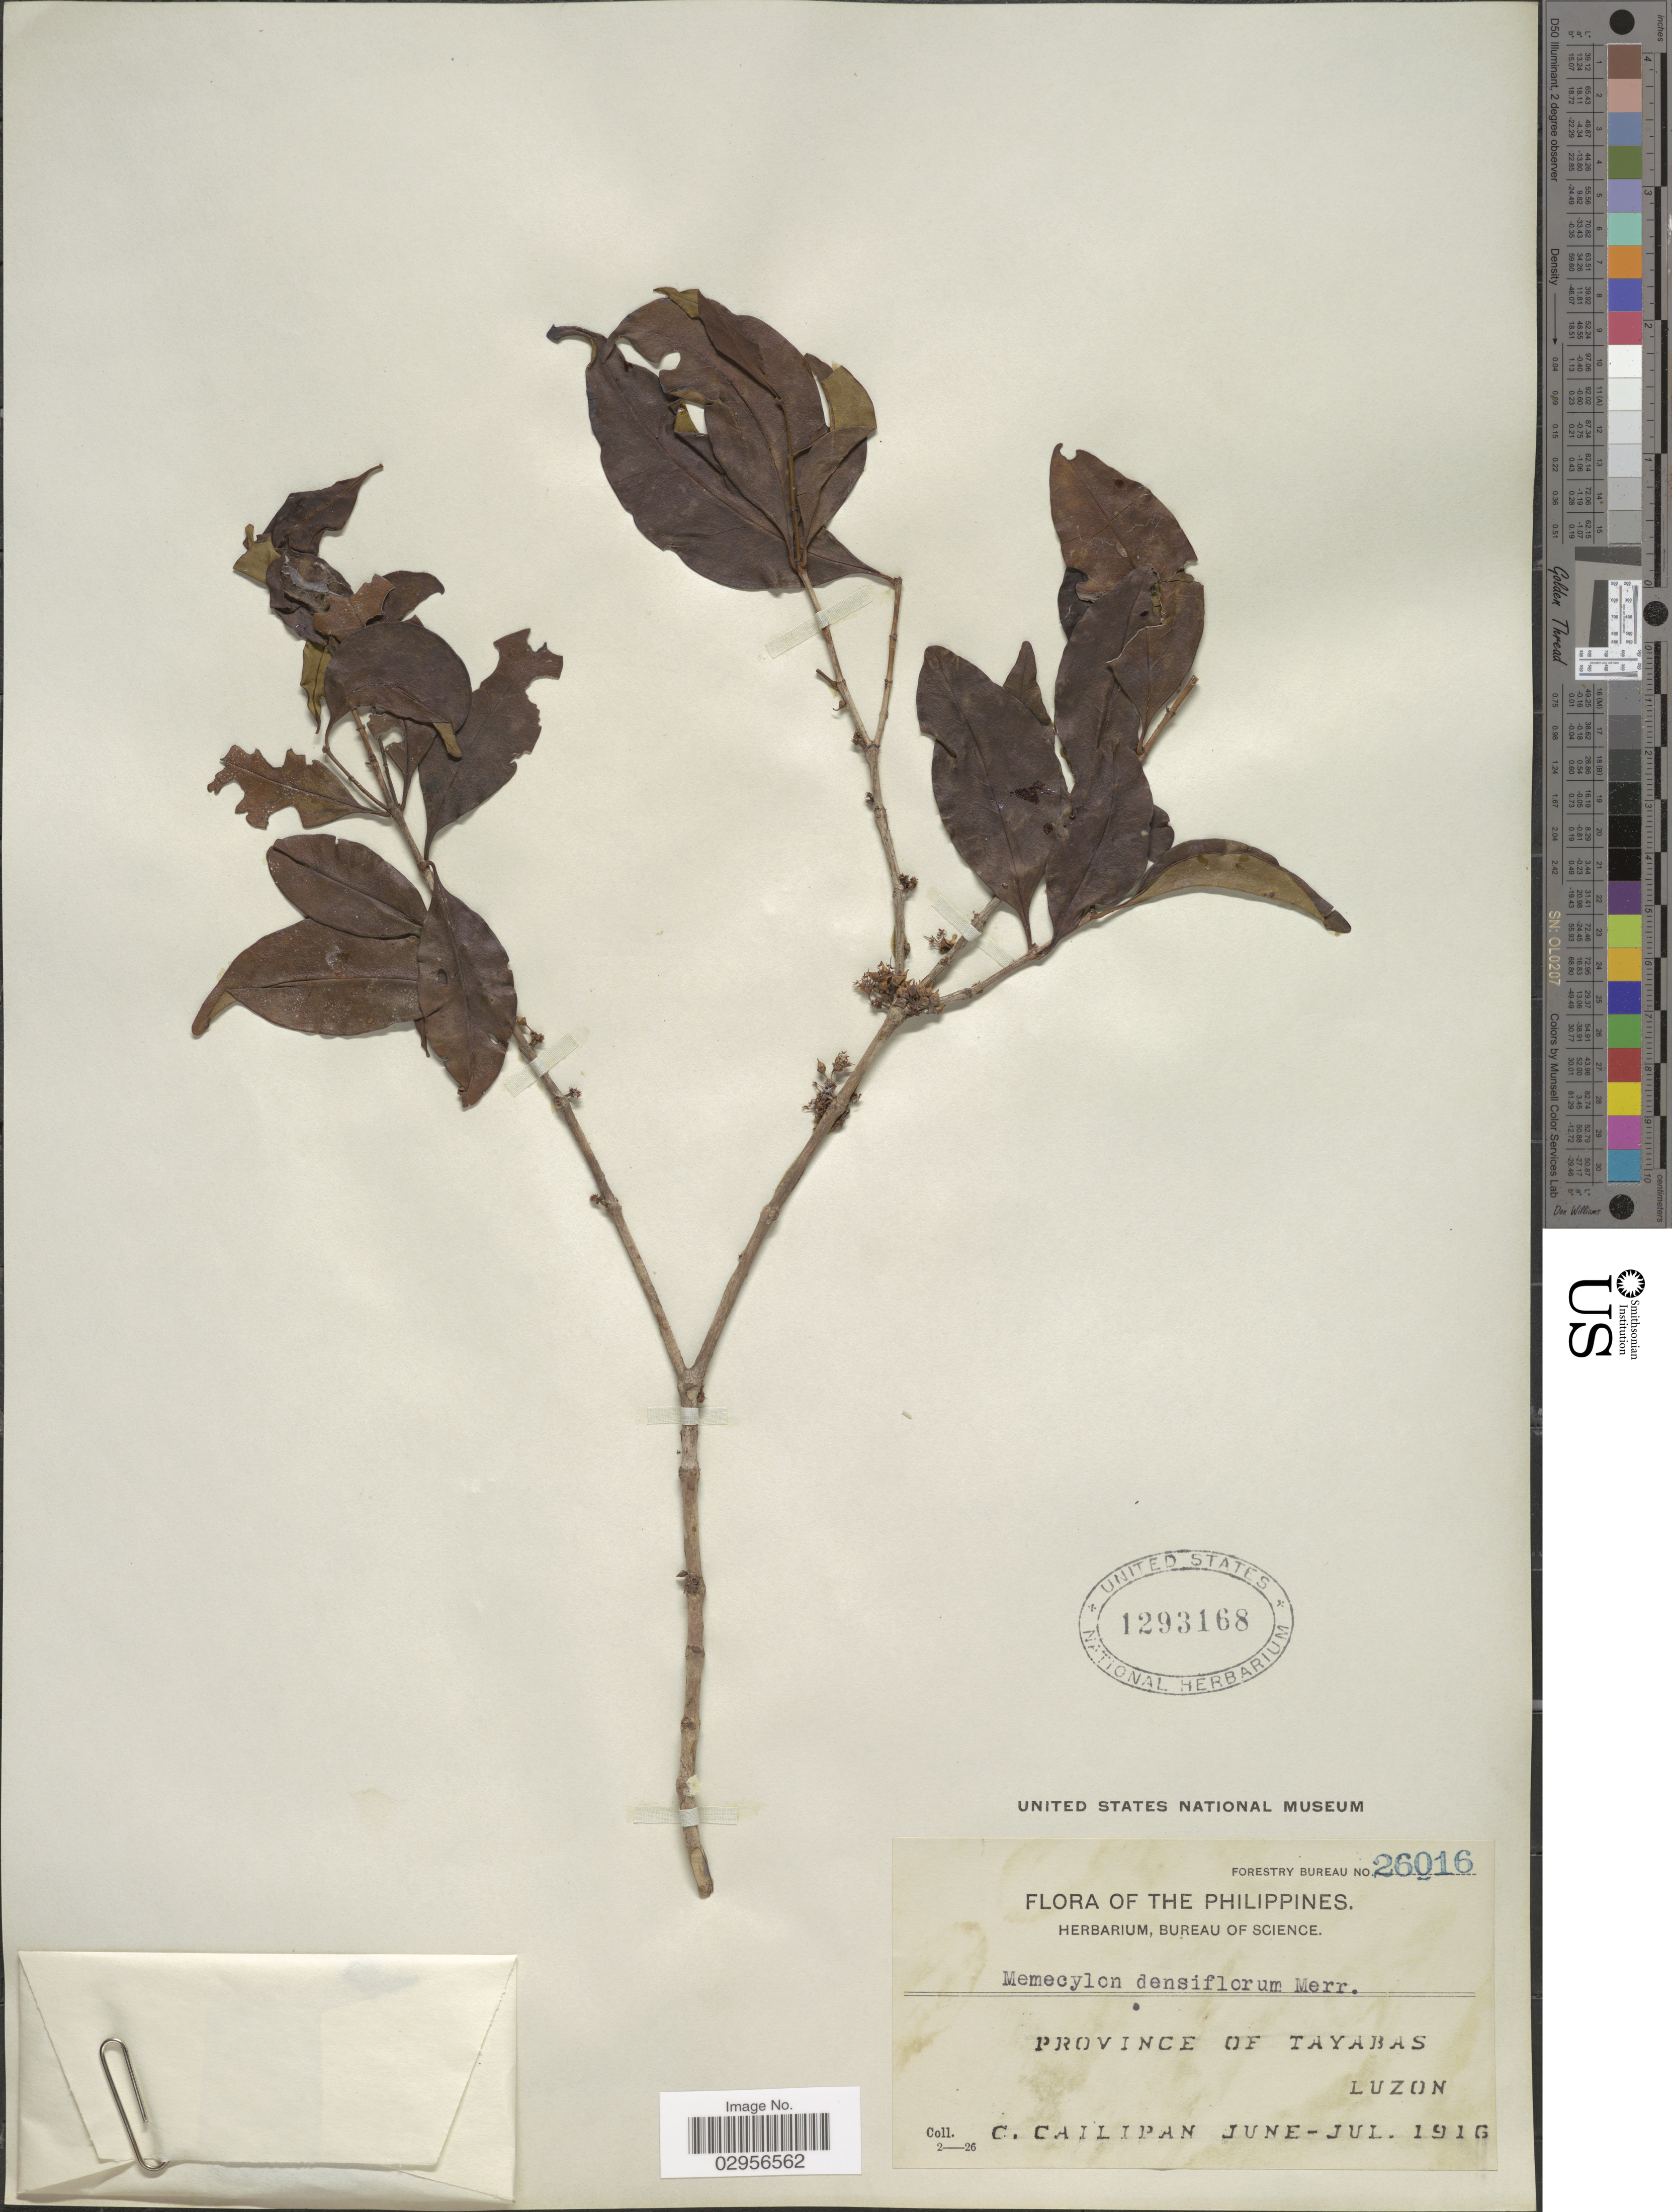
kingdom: Plantae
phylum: Tracheophyta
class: Magnoliopsida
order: Myrtales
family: Melastomataceae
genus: Memecylon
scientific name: Memecylon densiflorum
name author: Merr.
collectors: C. Cailipan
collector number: Forestry Bureau 26016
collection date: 1916-06/1916-07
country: Philippines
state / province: Calabarzon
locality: Province of Tayabas, Luzon.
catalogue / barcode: US 1293168